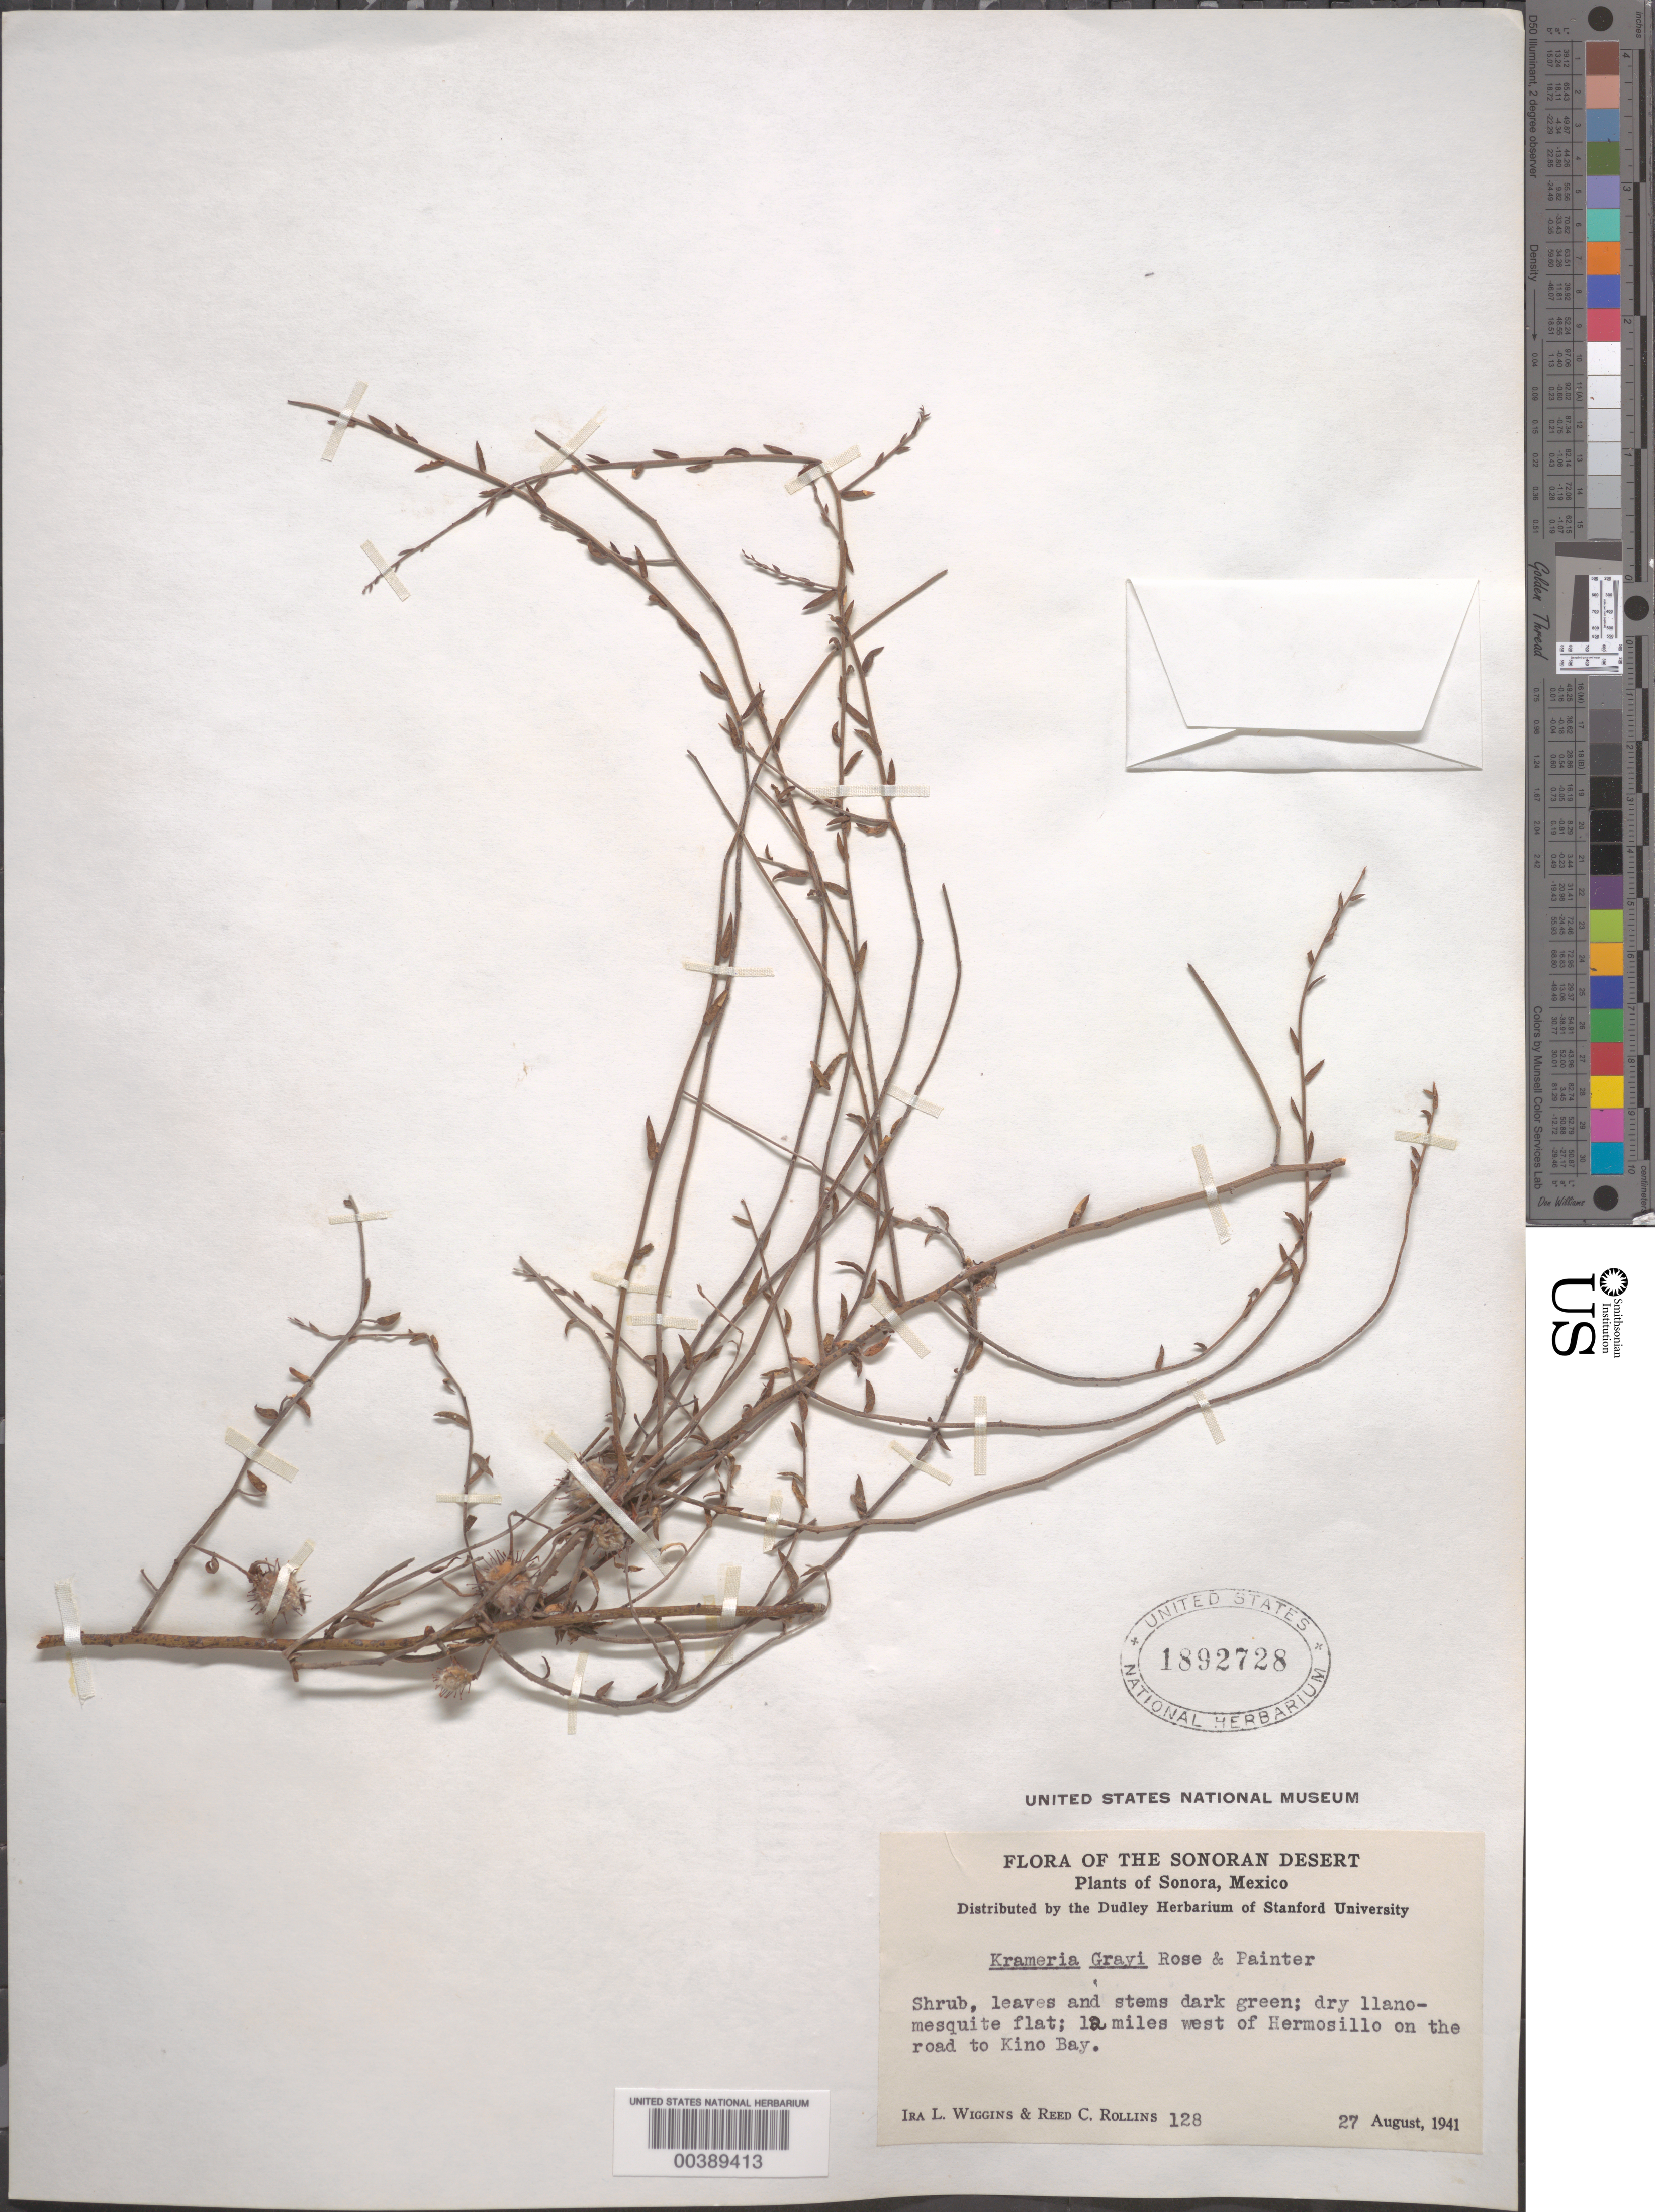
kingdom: Plantae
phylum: Tracheophyta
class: Magnoliopsida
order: Zygophyllales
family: Krameriaceae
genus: Krameria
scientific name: Krameria grayi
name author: Rose & J.H. Painter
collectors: I. L. Wiggins & R. C. Rollins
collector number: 128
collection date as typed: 27 Aug 1941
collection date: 1941-08-27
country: Mexico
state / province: Sonora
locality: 12 mi W of Hermosillo on the road to Kino Bay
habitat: Dry llano-mesquite flat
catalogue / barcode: US 1892728